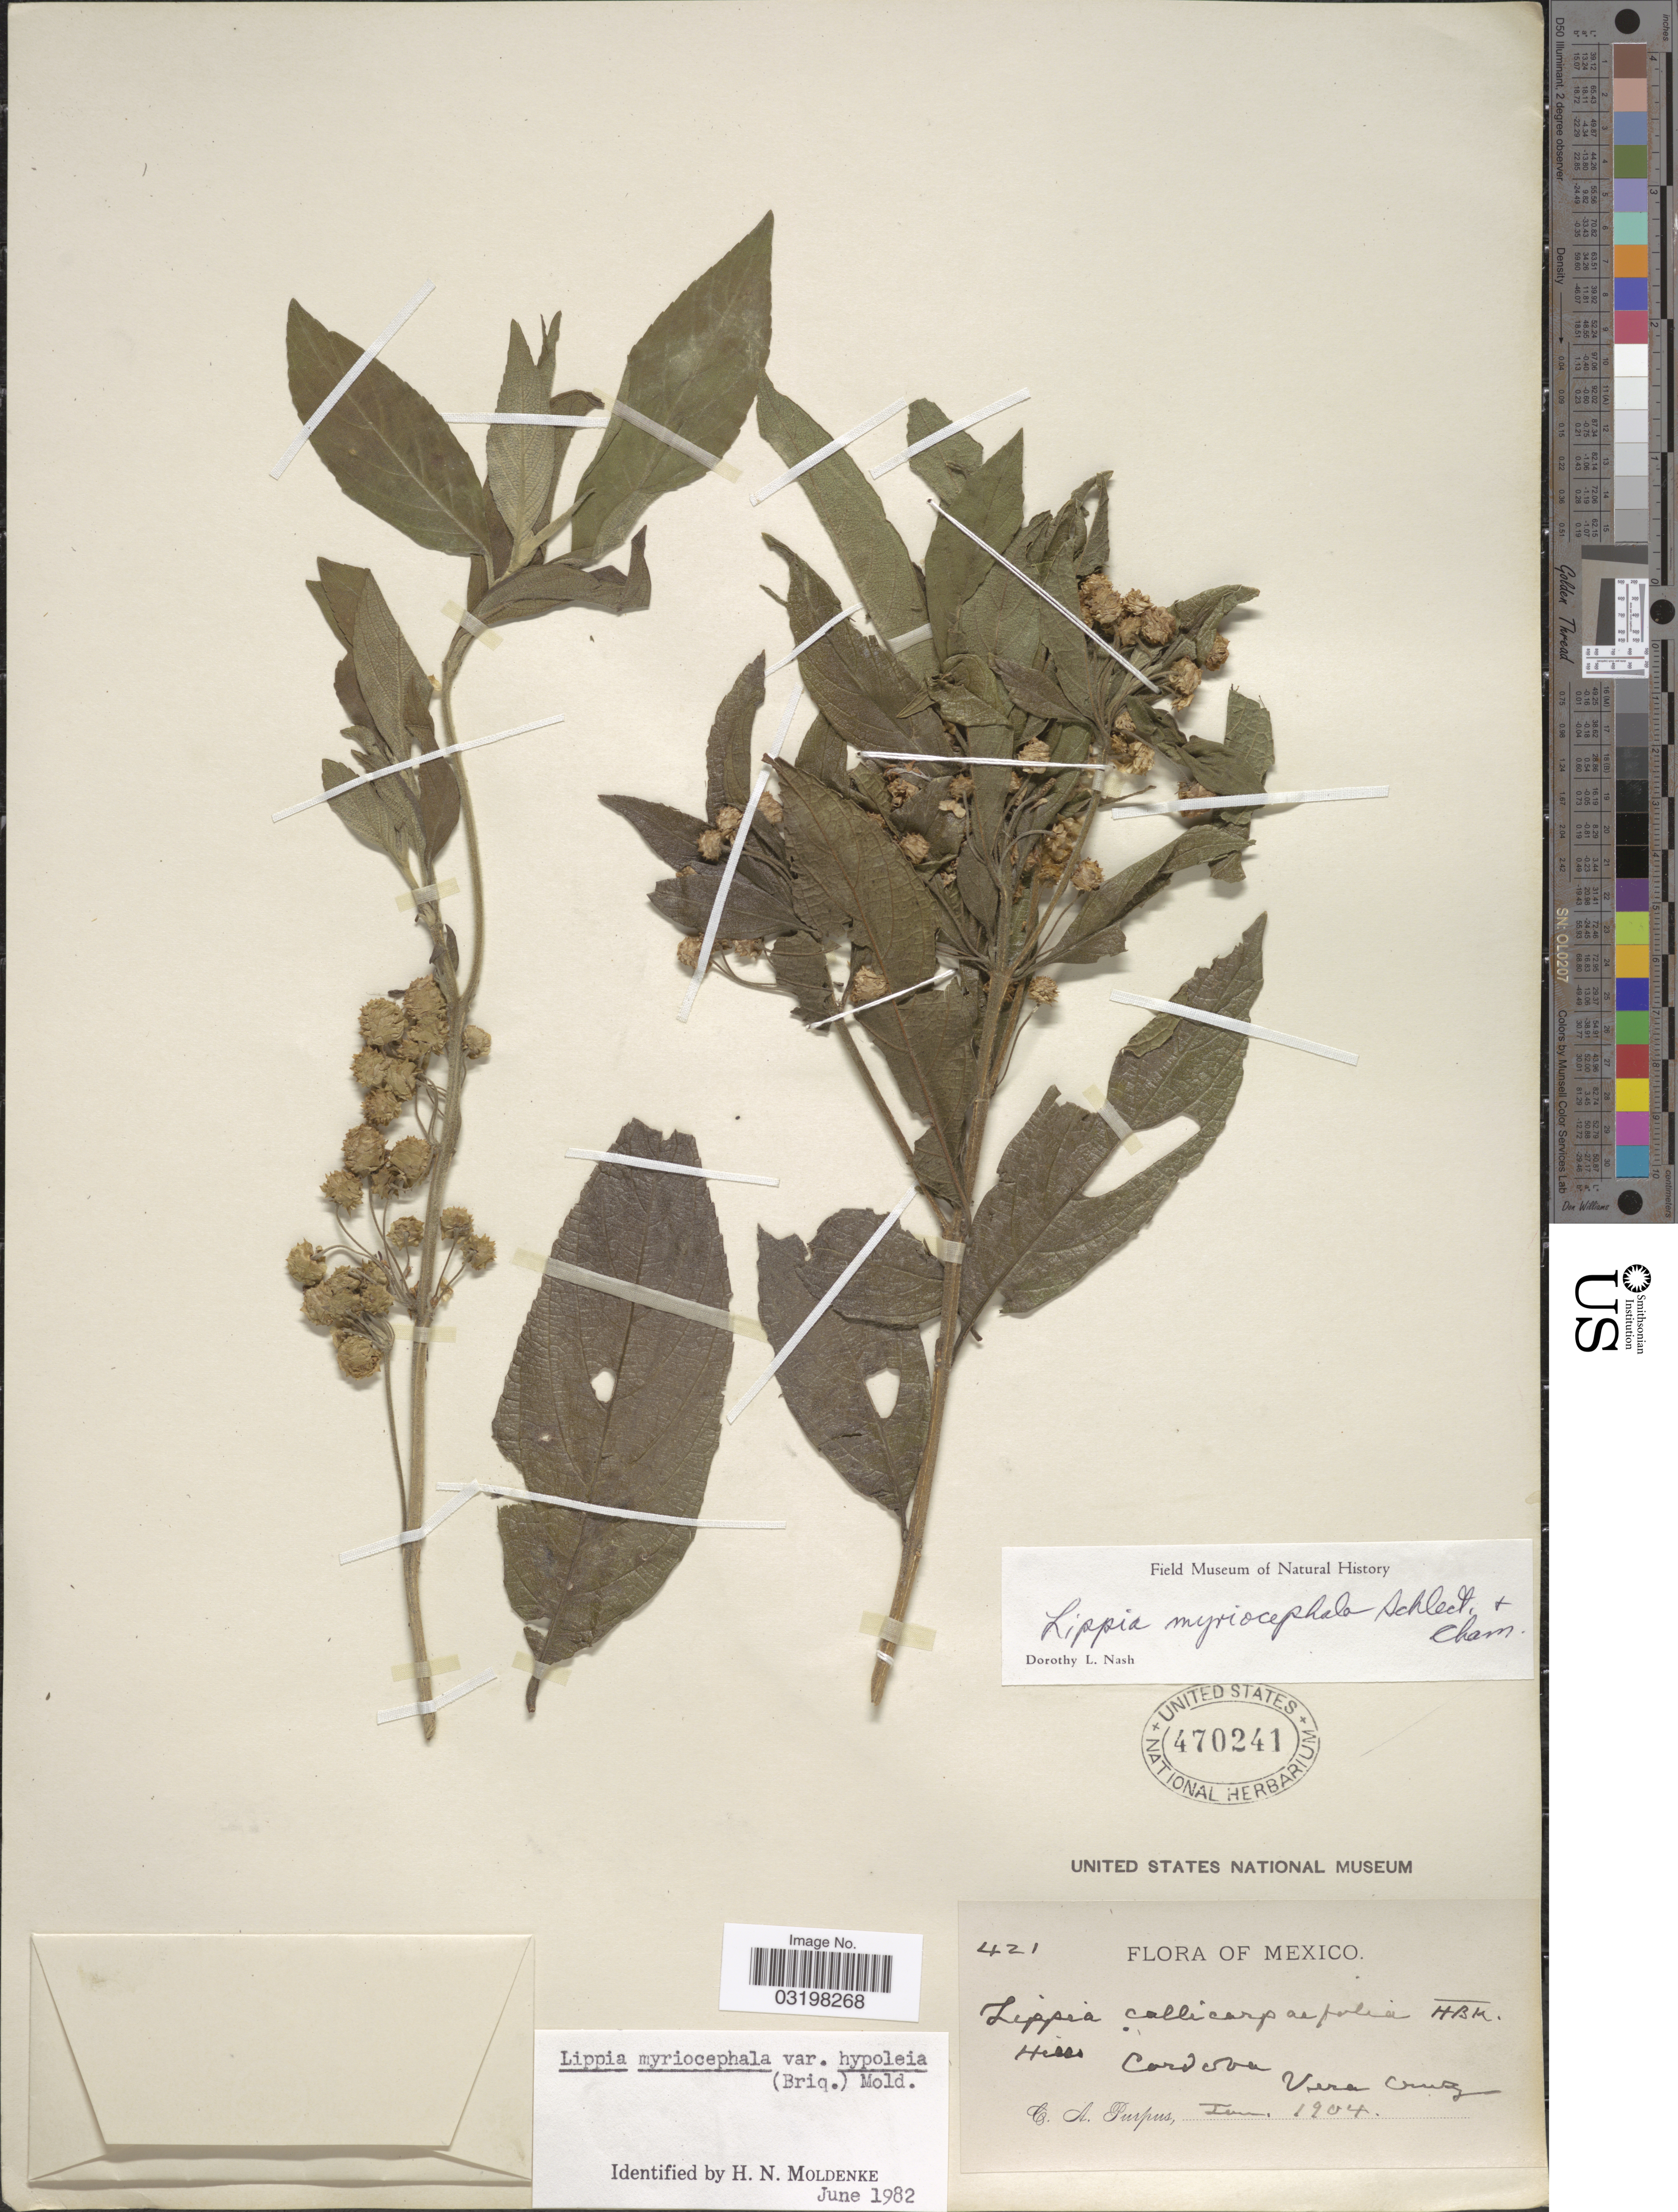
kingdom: Plantae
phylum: Tracheophyta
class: Magnoliopsida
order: Lamiales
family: Verbenaceae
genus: Lippia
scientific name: Lippia myriocephala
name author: Schltdl. & Cham.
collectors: C. A. Purpus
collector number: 421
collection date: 1904-06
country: Mexico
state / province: Veracruz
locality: Hills Cordova. Vera Cruz.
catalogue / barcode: US 470241